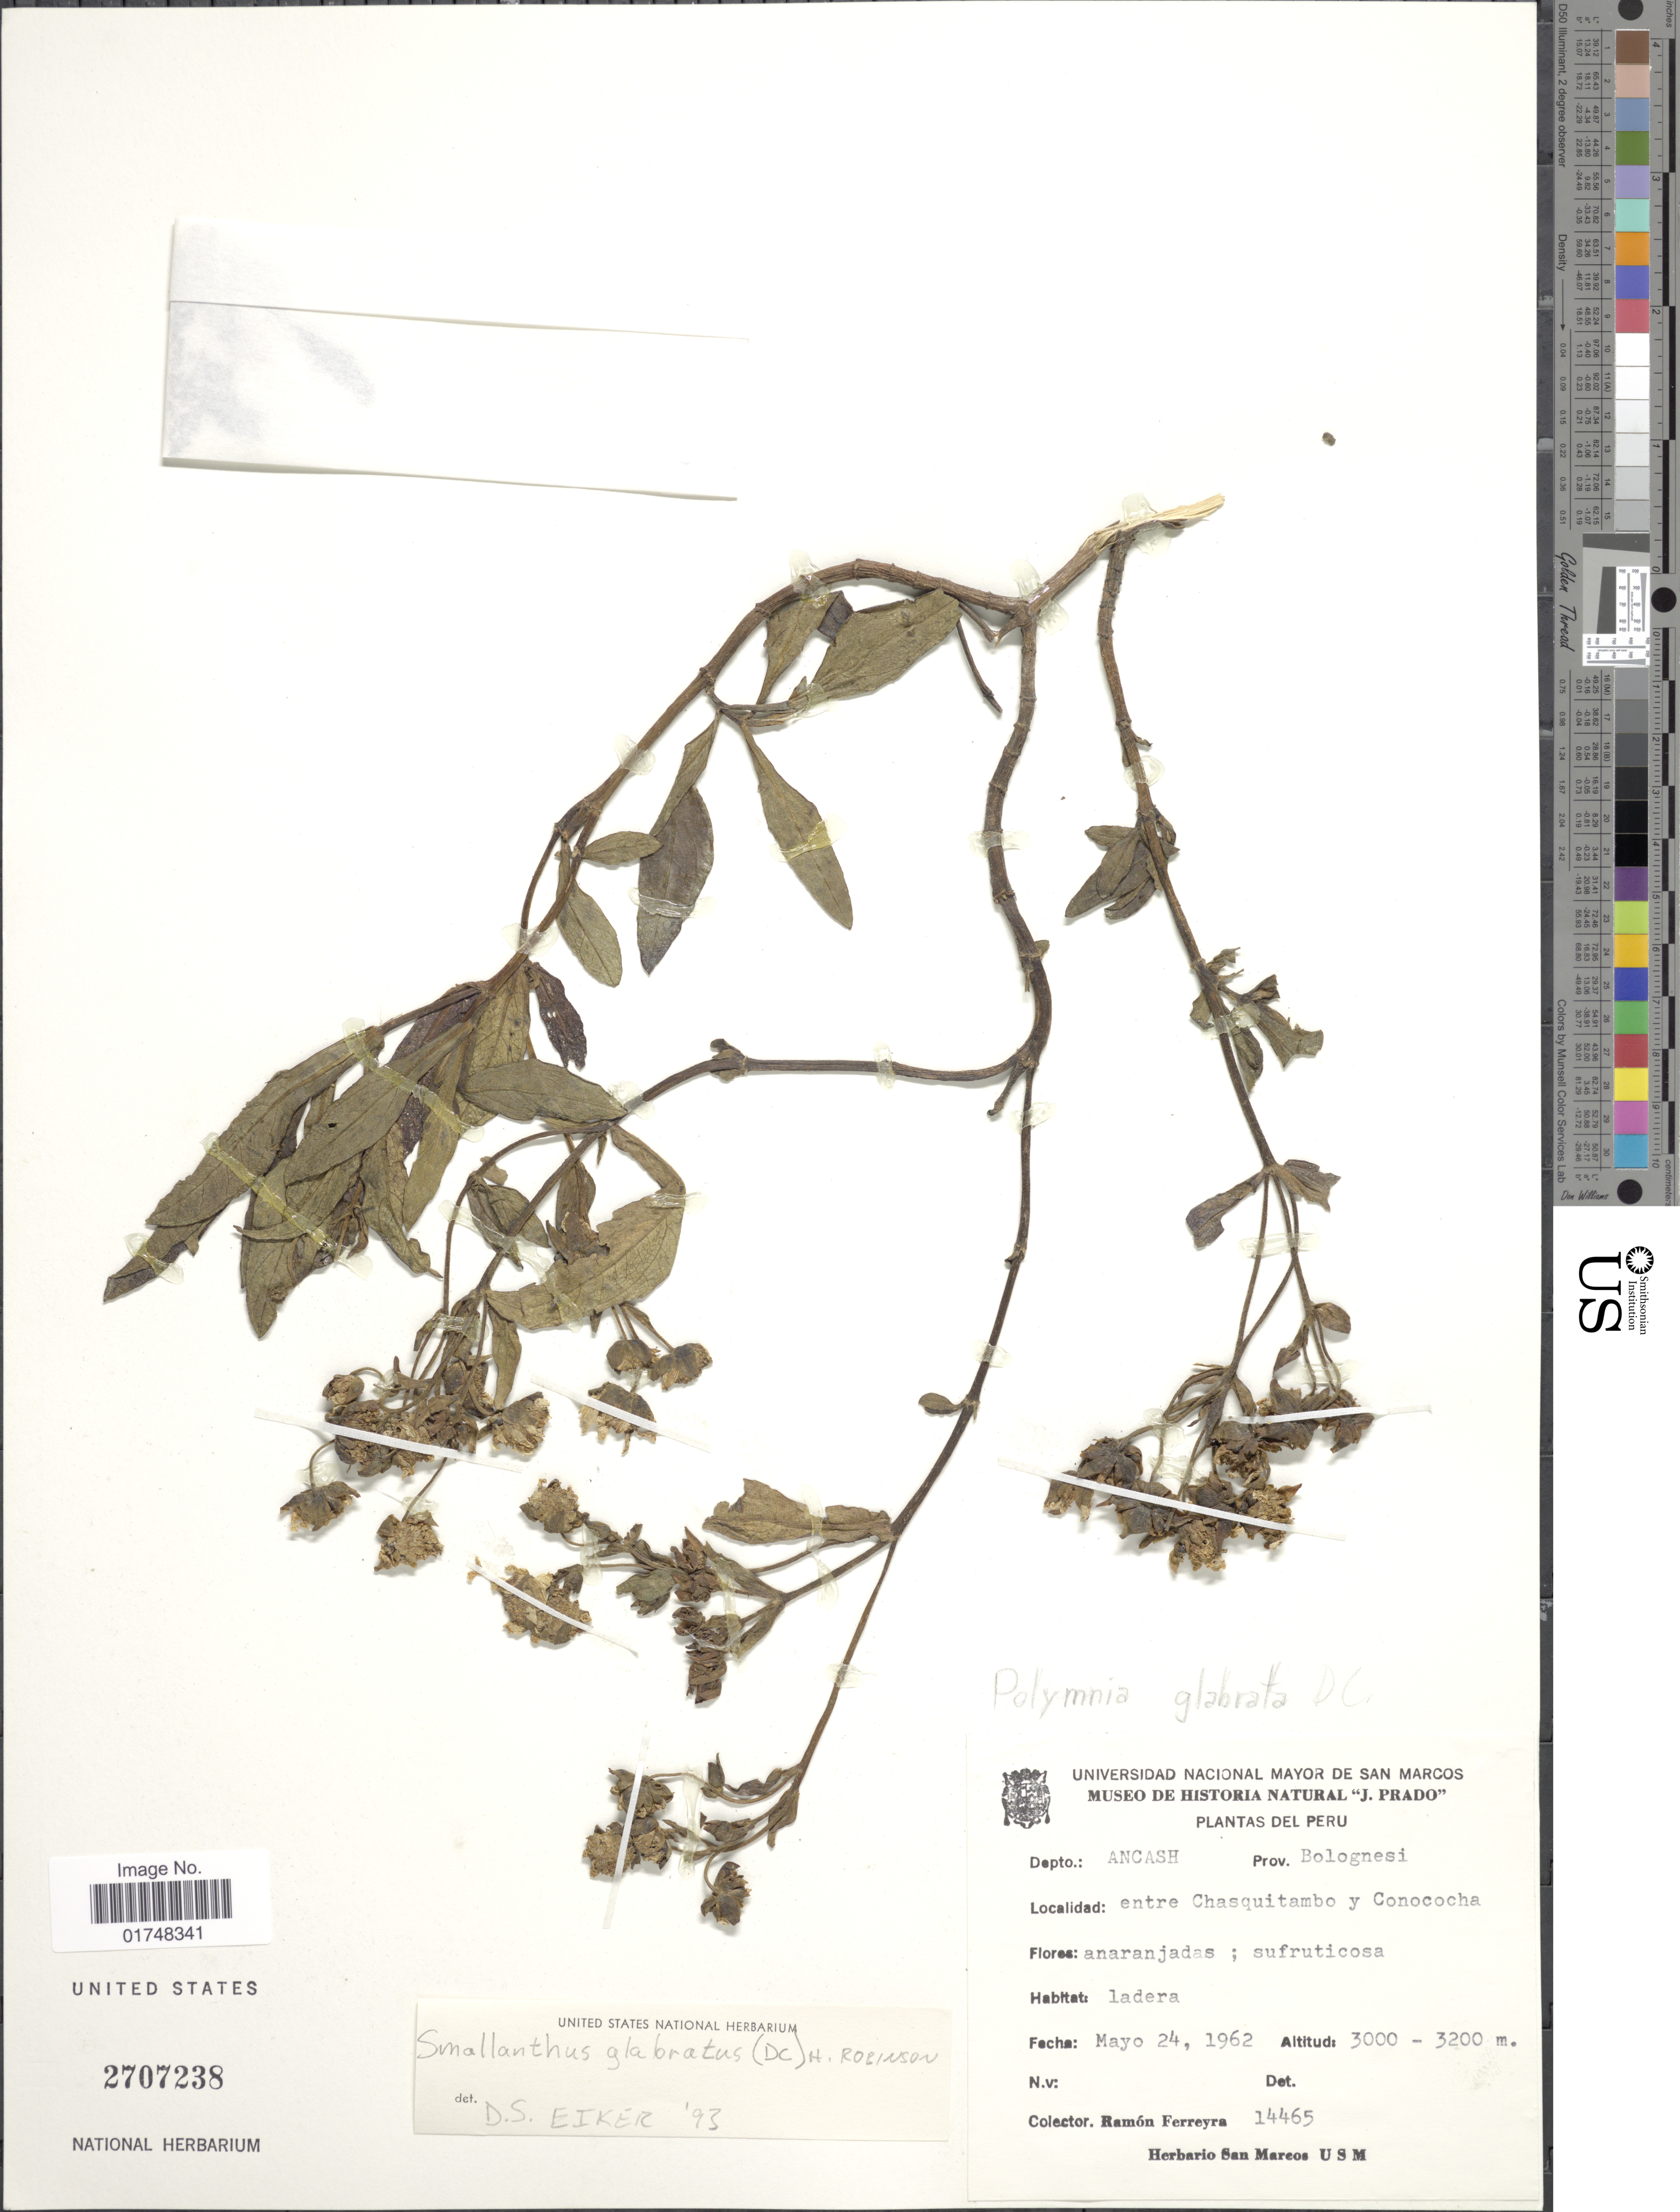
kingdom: Plantae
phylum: Tracheophyta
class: Magnoliopsida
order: Asterales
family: Asteraceae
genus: Smallanthus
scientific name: Smallanthus glabratus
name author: (DC.) H. Rob.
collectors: R. A. Ferreyra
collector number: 14465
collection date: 1962-05-24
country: Peru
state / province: Ancash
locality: Prov. Bolognesi, entre Chasquitambo Y Conococha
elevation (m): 3000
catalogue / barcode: US 2707238